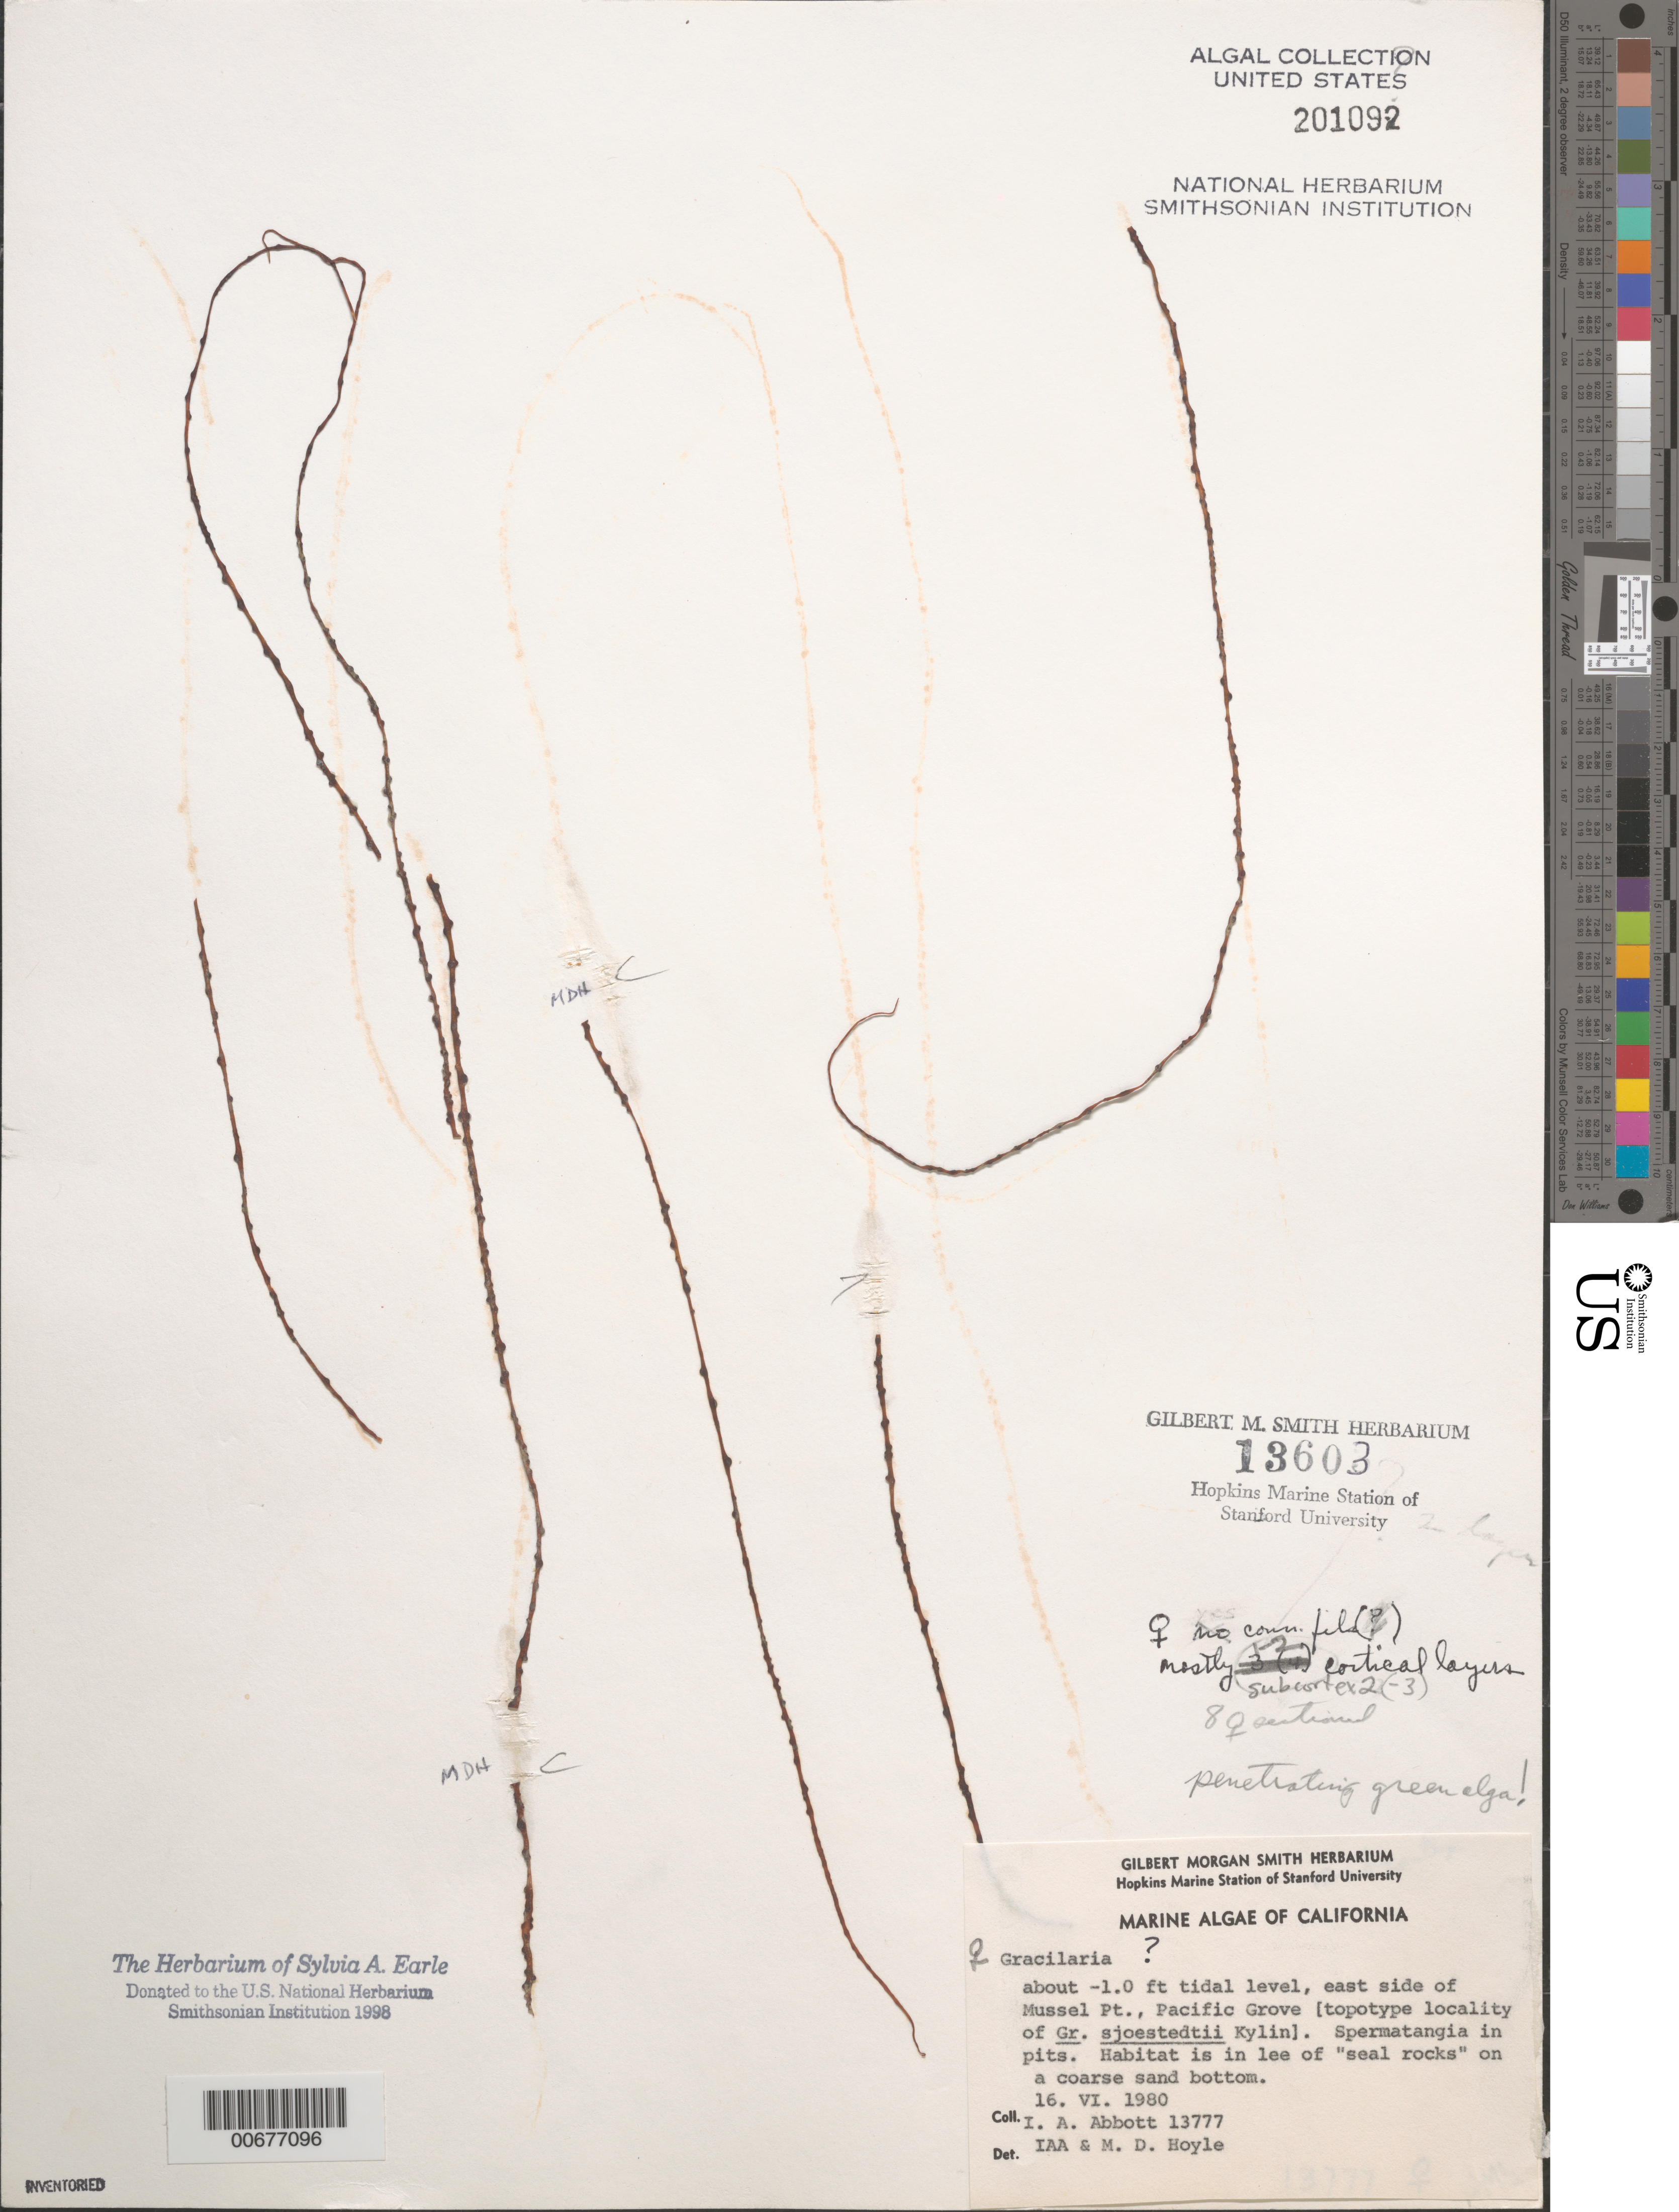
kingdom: Plantae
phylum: Rhodophyta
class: Florideophyceae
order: Gracilariales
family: Gracilariaceae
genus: Gracilaria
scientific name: Gracilaria sp.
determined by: Abbott, I. A.; Hoyle, M. D.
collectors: I. A. Abbott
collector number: IAA 13777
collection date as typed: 16 Jun 1980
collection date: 1980-06-16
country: United States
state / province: California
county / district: Monterey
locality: Pacific Grove, Mussel Point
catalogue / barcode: US 201092